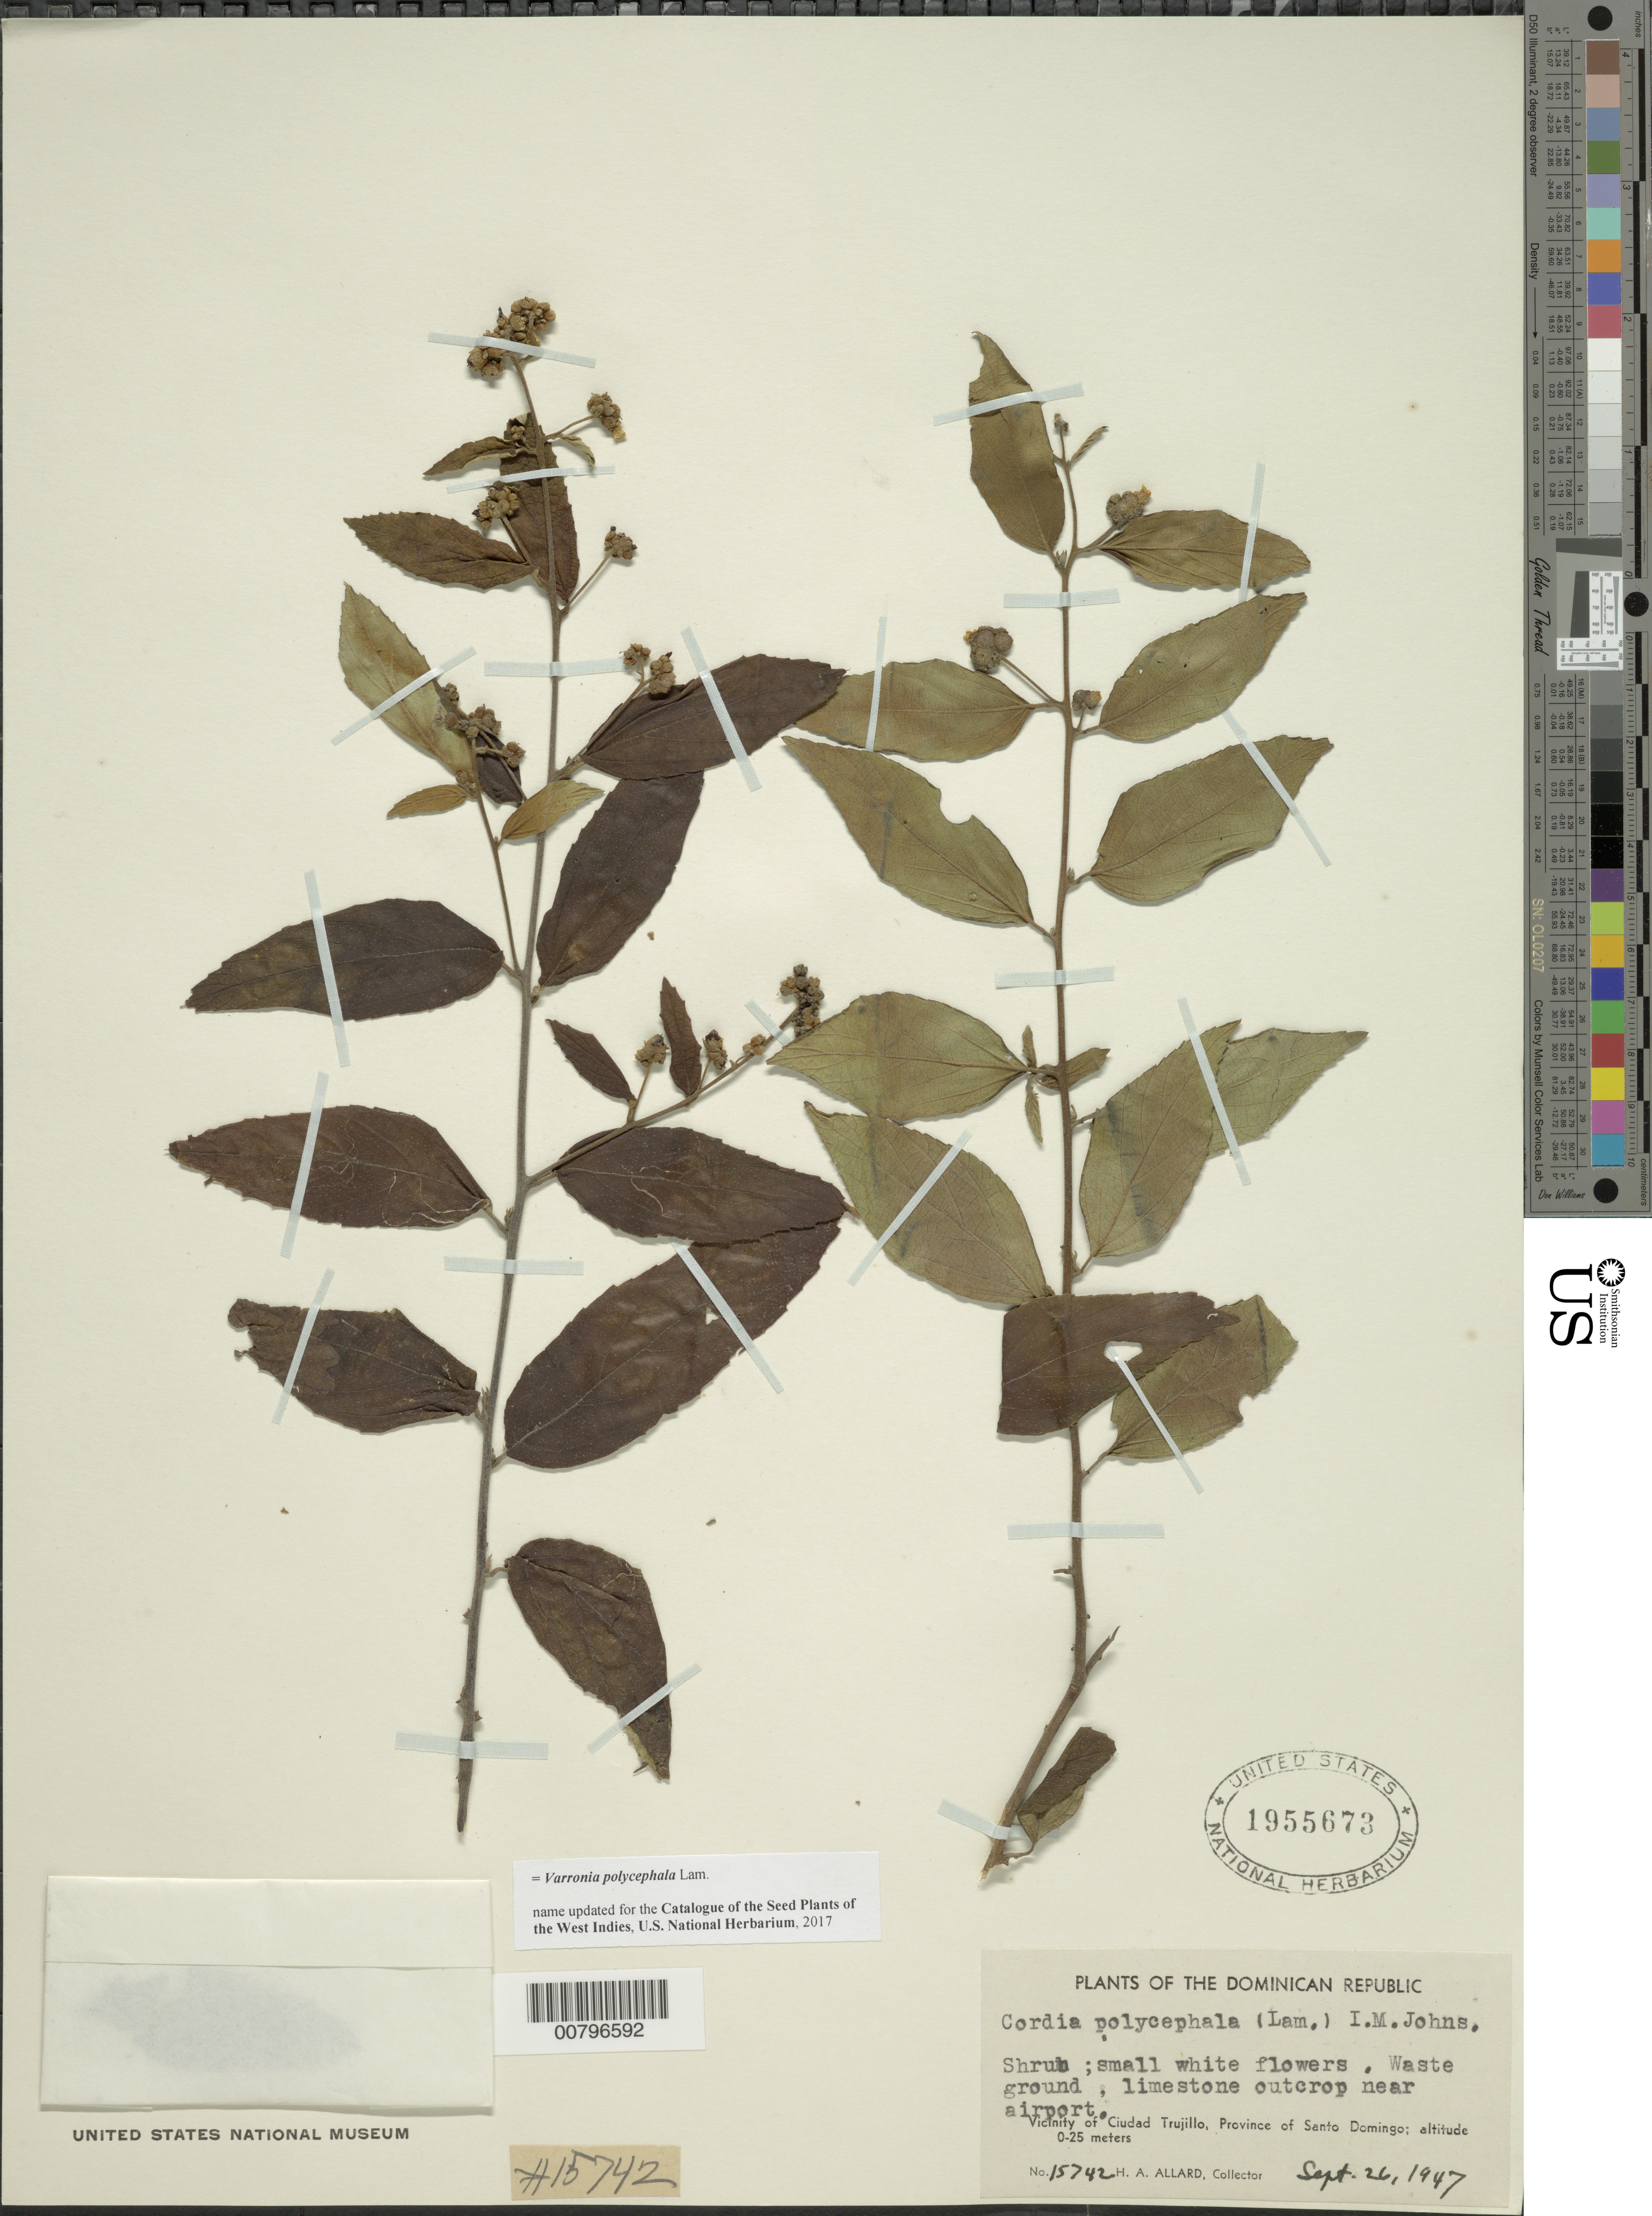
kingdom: Plantae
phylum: Tracheophyta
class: Magnoliopsida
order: Boraginales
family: Cordiaceae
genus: Varronia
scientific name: Varronia polycephala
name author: Lam.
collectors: H. A. Allard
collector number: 15742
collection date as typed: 26 Sep 1947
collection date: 1947-09-26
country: Dominican Republic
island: Hispaniola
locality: Province of Santo Domingo, vicinity of Ciudad Trujillo, waste ground.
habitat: Limestone outcrop.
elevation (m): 0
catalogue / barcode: US 1955673